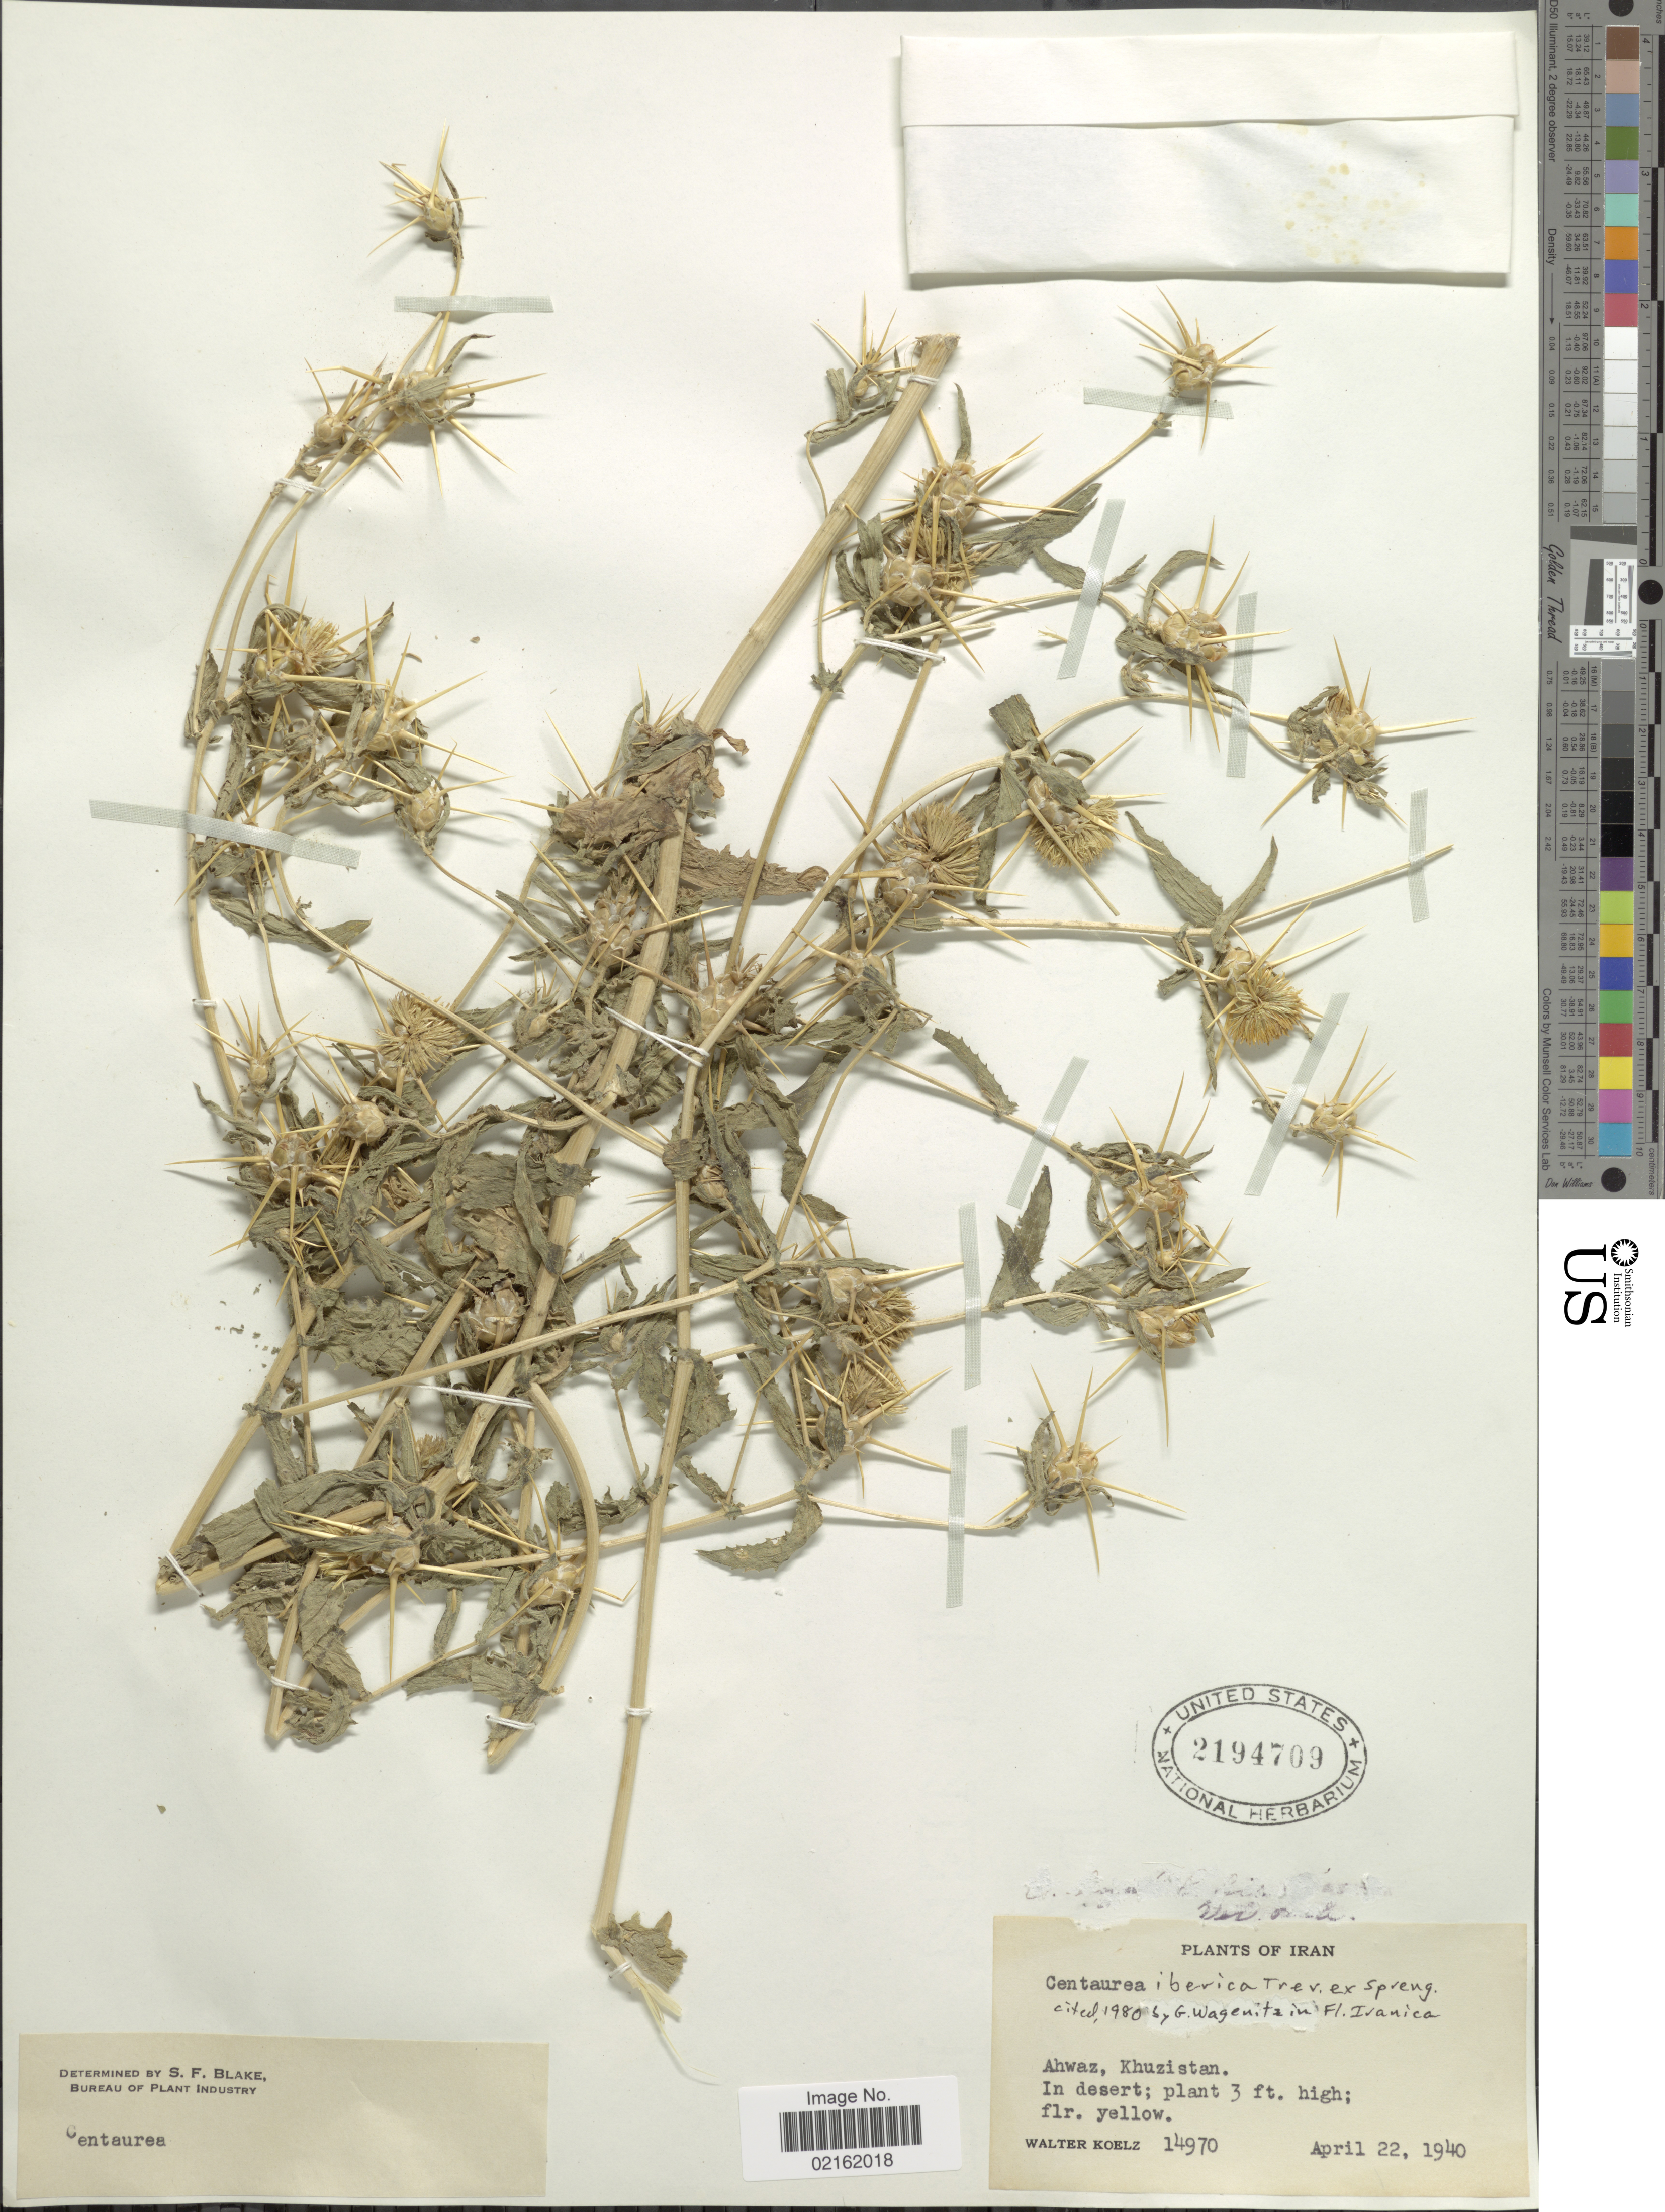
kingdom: Plantae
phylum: Tracheophyta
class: Magnoliopsida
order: Asterales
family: Asteraceae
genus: Centaurea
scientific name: Centaurea iberica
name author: Trevir. ex Spreng.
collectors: W. N. Koelz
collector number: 14970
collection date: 1940-04-22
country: Iran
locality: Ahwaz, Khuzistan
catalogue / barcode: US 2194709